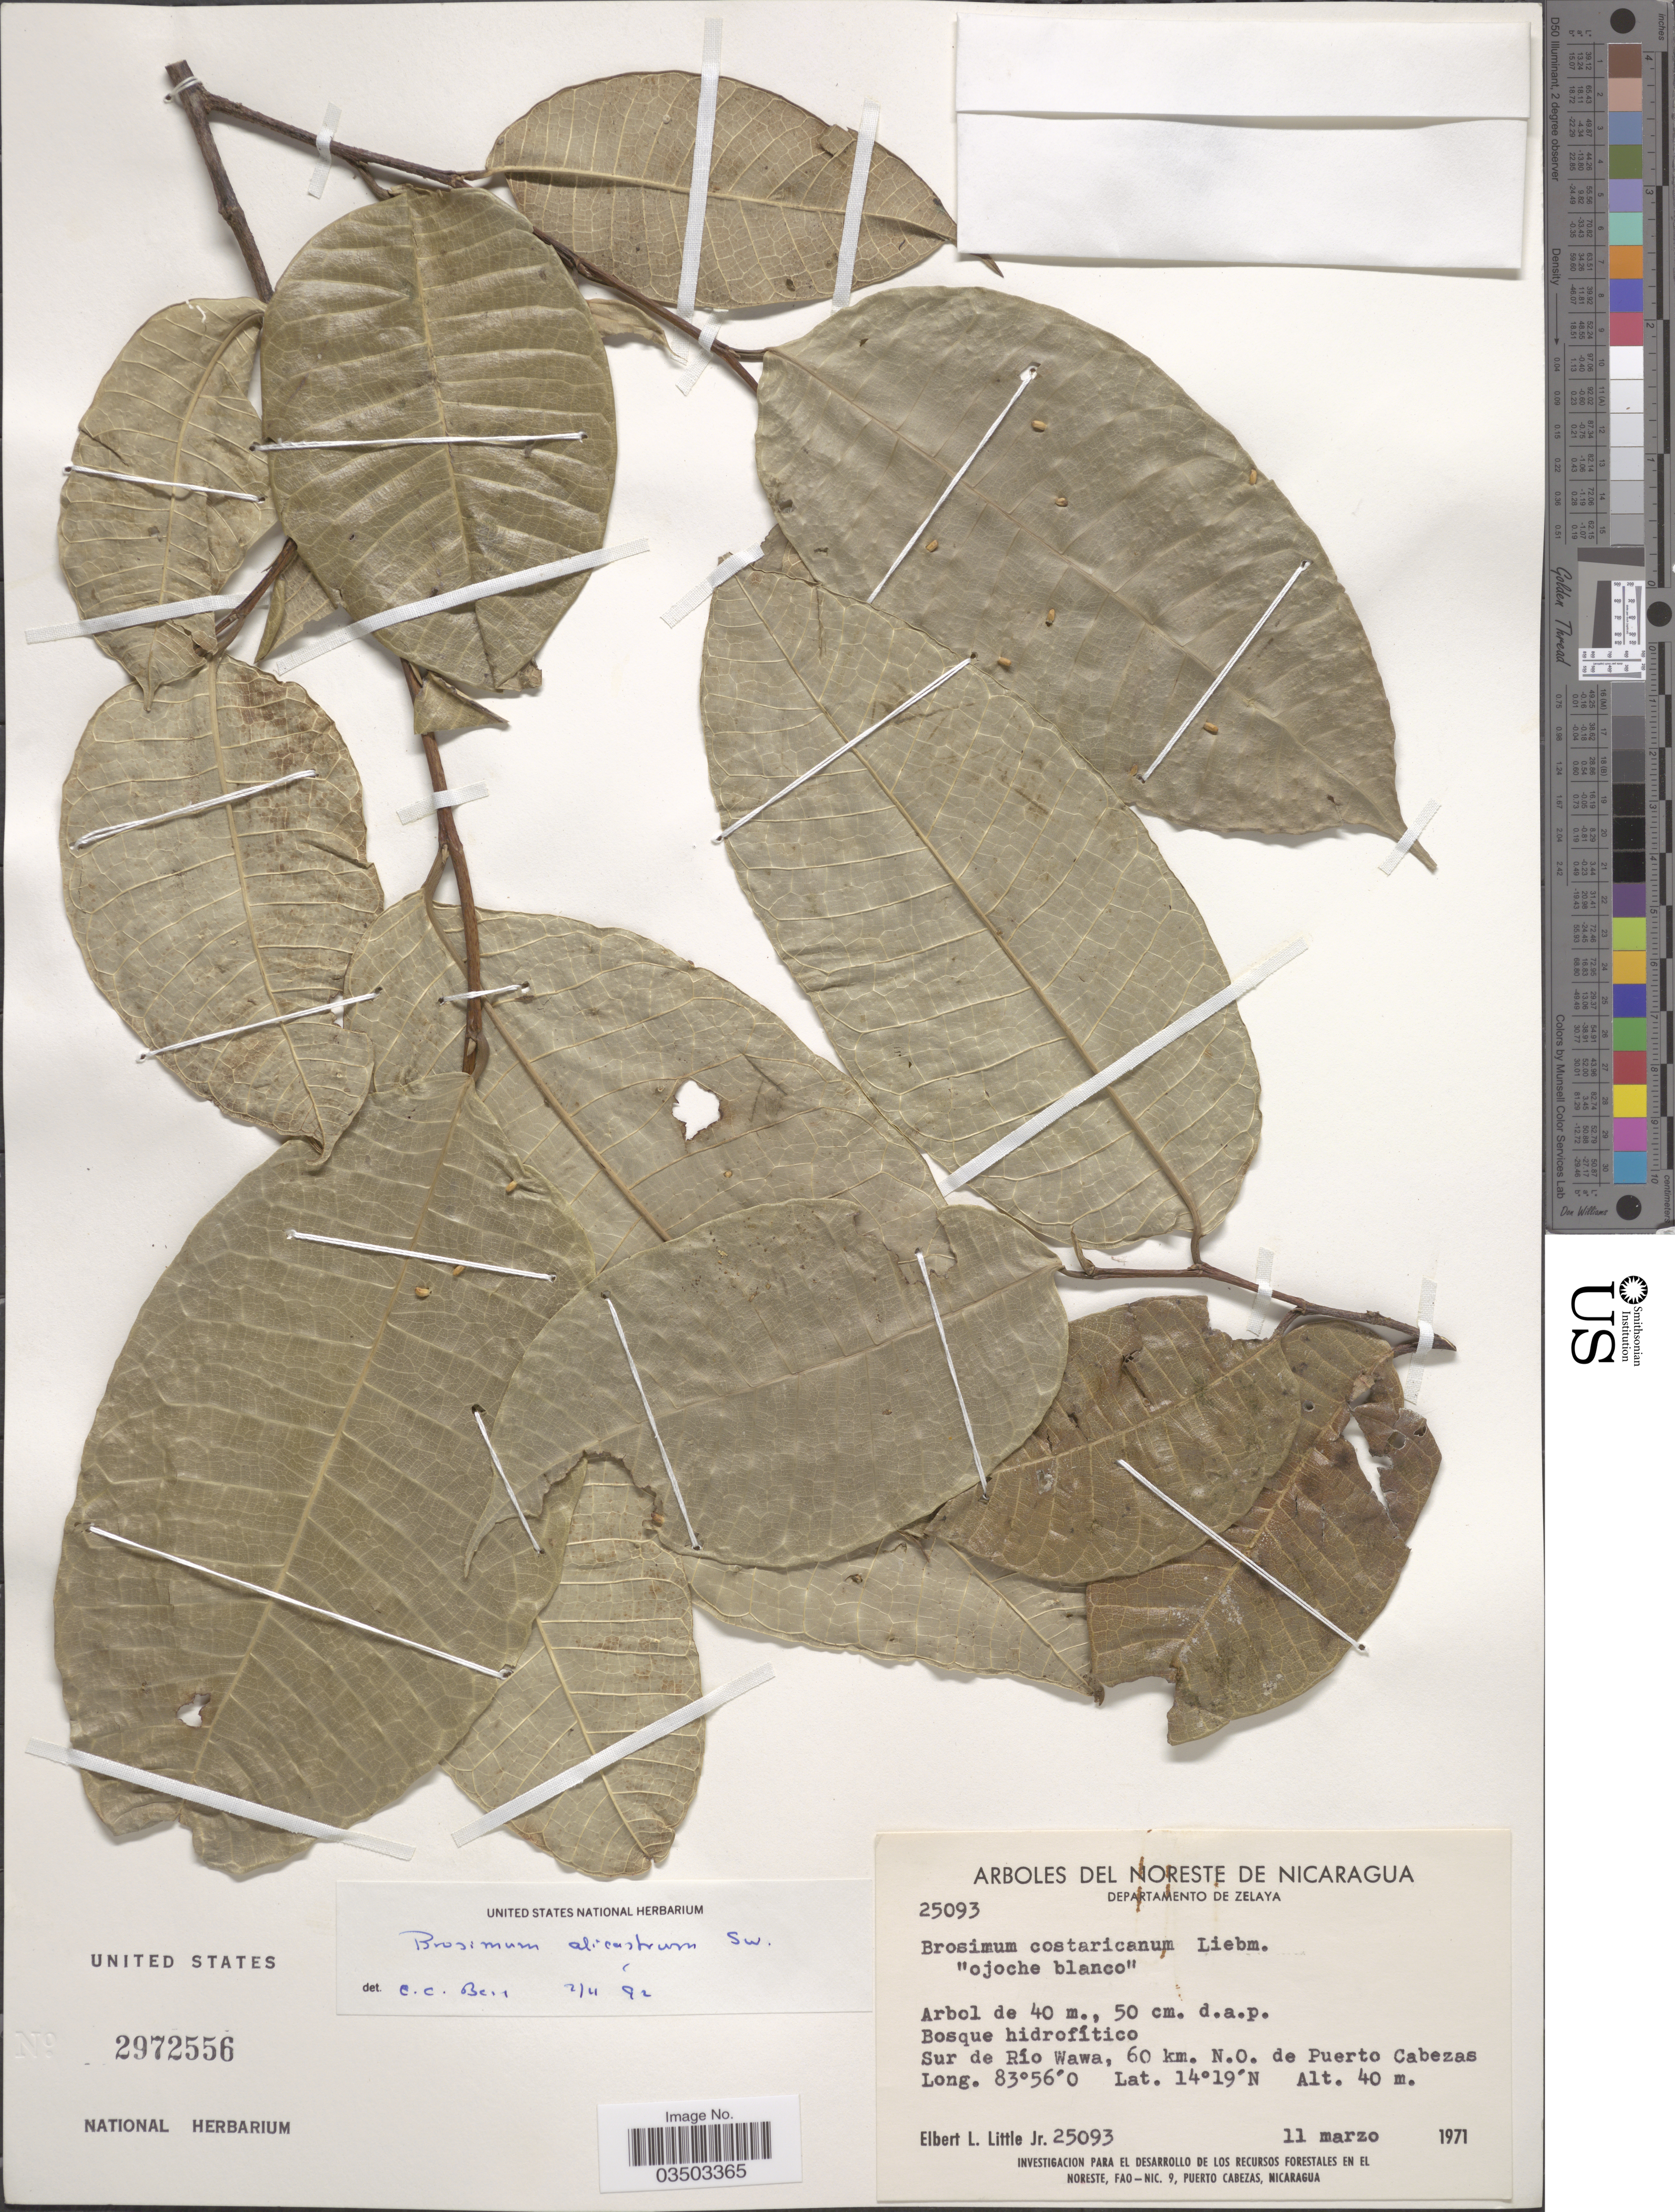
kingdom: Plantae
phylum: Tracheophyta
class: Magnoliopsida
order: Rosales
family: Moraceae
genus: Brosimum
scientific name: Brosimum alicastrum subsp. alicastrum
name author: Sw.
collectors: E. L. Little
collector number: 25093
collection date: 1971-03-11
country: Nicaragua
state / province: Atlántico Norte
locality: Noreste de Nicaragua. Departamento de Zelaya. Sur de Río Wawa, 60 km. N.O. de Puerto Cabezas.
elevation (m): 40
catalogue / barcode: US 2972556